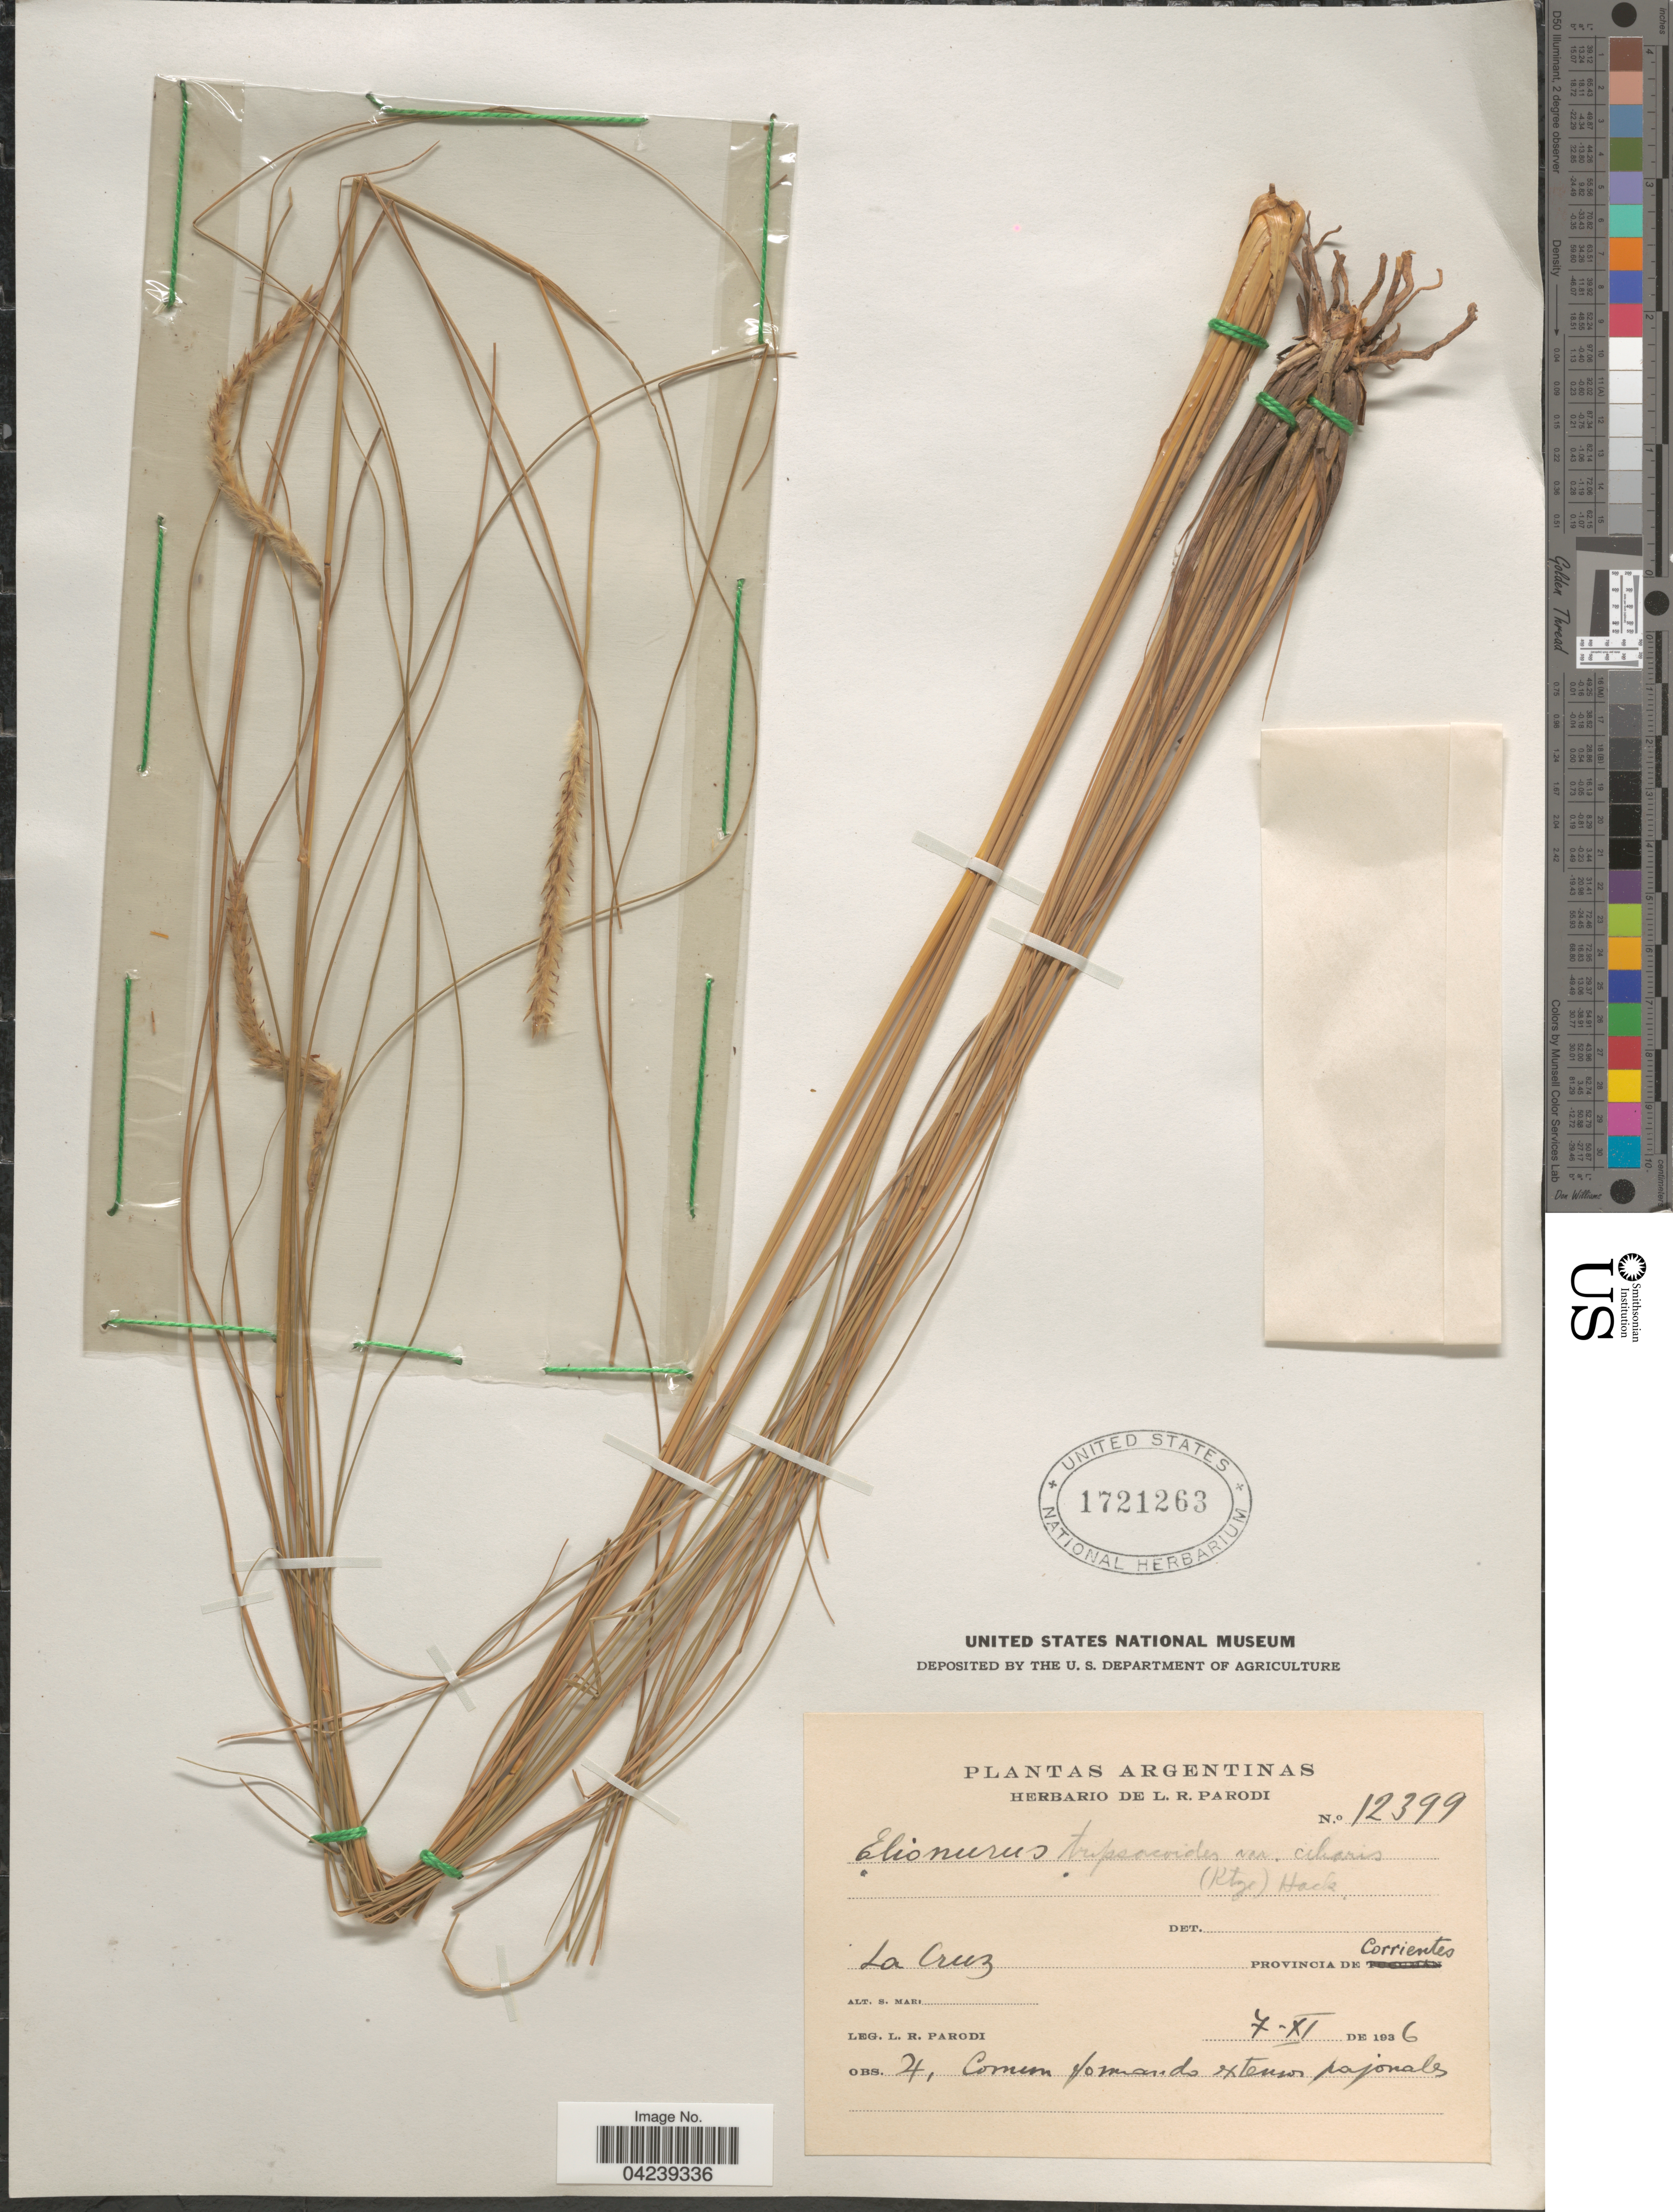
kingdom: Plantae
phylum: Tracheophyta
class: Liliopsida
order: Poales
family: Poaceae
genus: Elionurus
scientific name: Elionurus tripsacoides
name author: Humb. & Bonpl. ex Willd.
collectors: L. R. Parodi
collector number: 12399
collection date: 1936-11-07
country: Argentina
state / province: Corrientes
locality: La Cruz.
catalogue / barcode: US 1721263